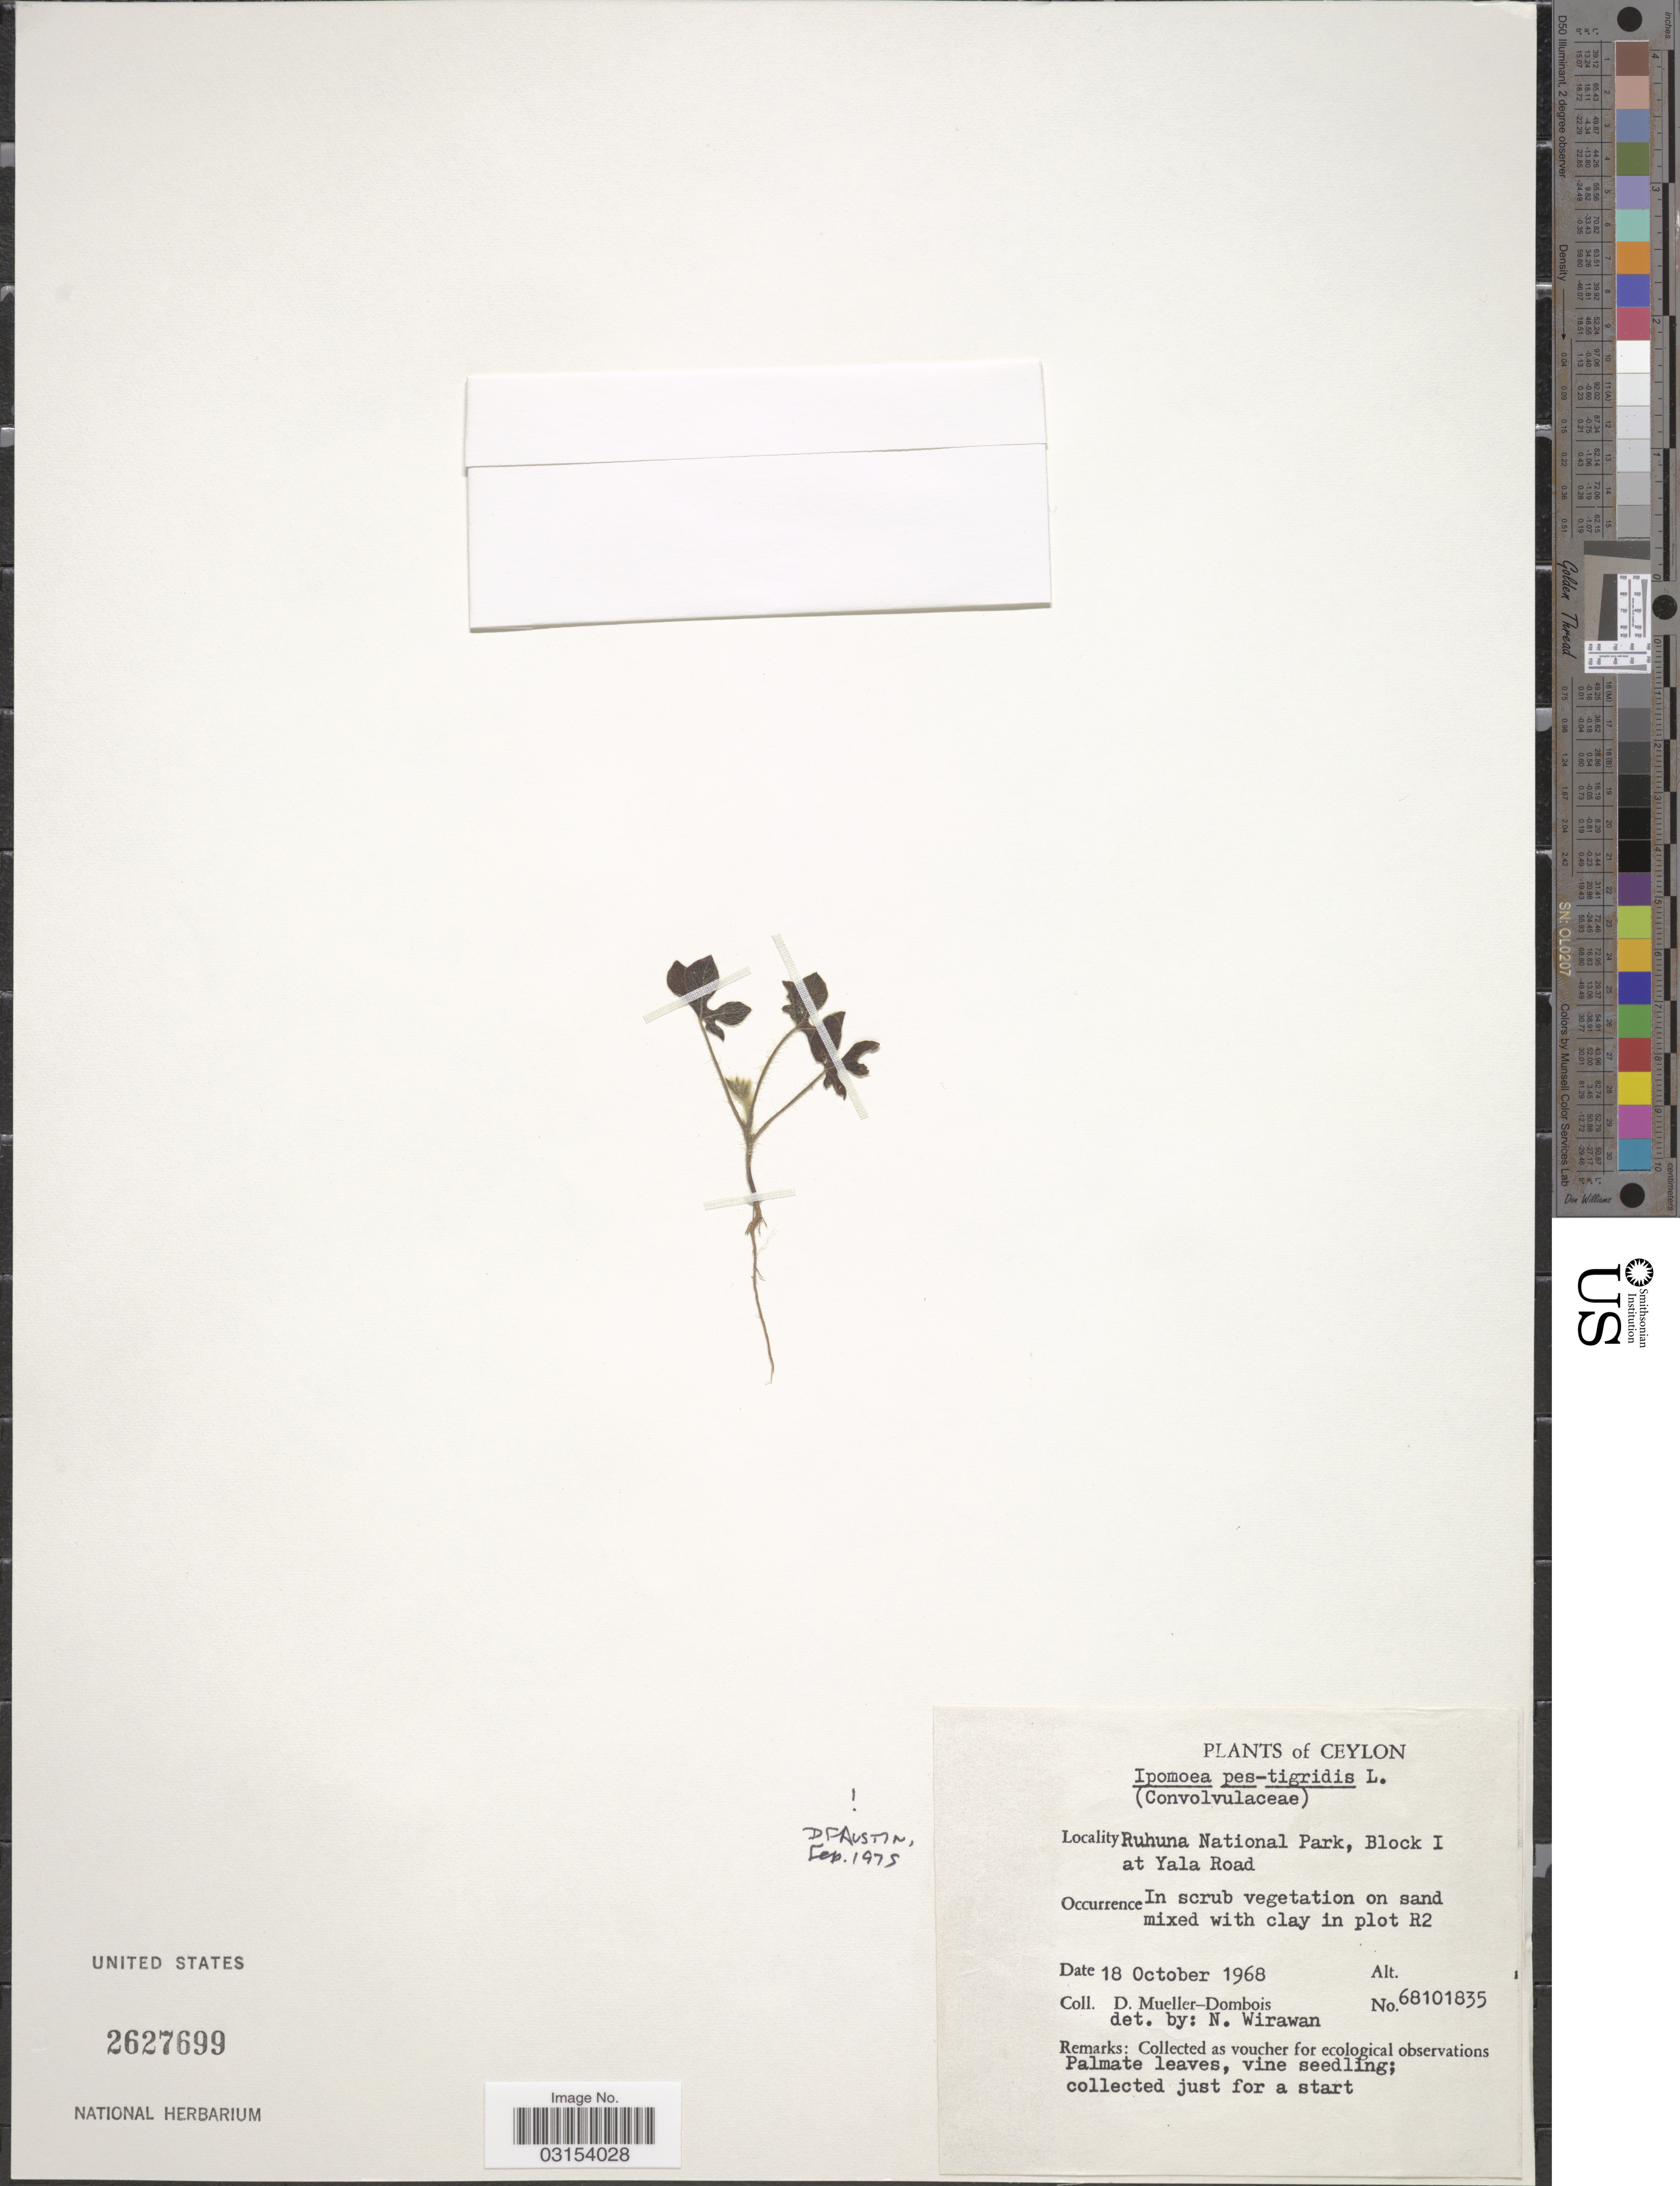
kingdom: Plantae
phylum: Tracheophyta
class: Magnoliopsida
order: Solanales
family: Convolvulaceae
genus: Ipomoea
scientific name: Ipomoea pes-tigridis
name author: L.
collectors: D. Mueller-Dombois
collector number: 68101835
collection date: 1968-10-18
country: Sri Lanka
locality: Ceylon. Ruhuna National Park, Block I at Yala Road. In plot R2.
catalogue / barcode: US 2627699